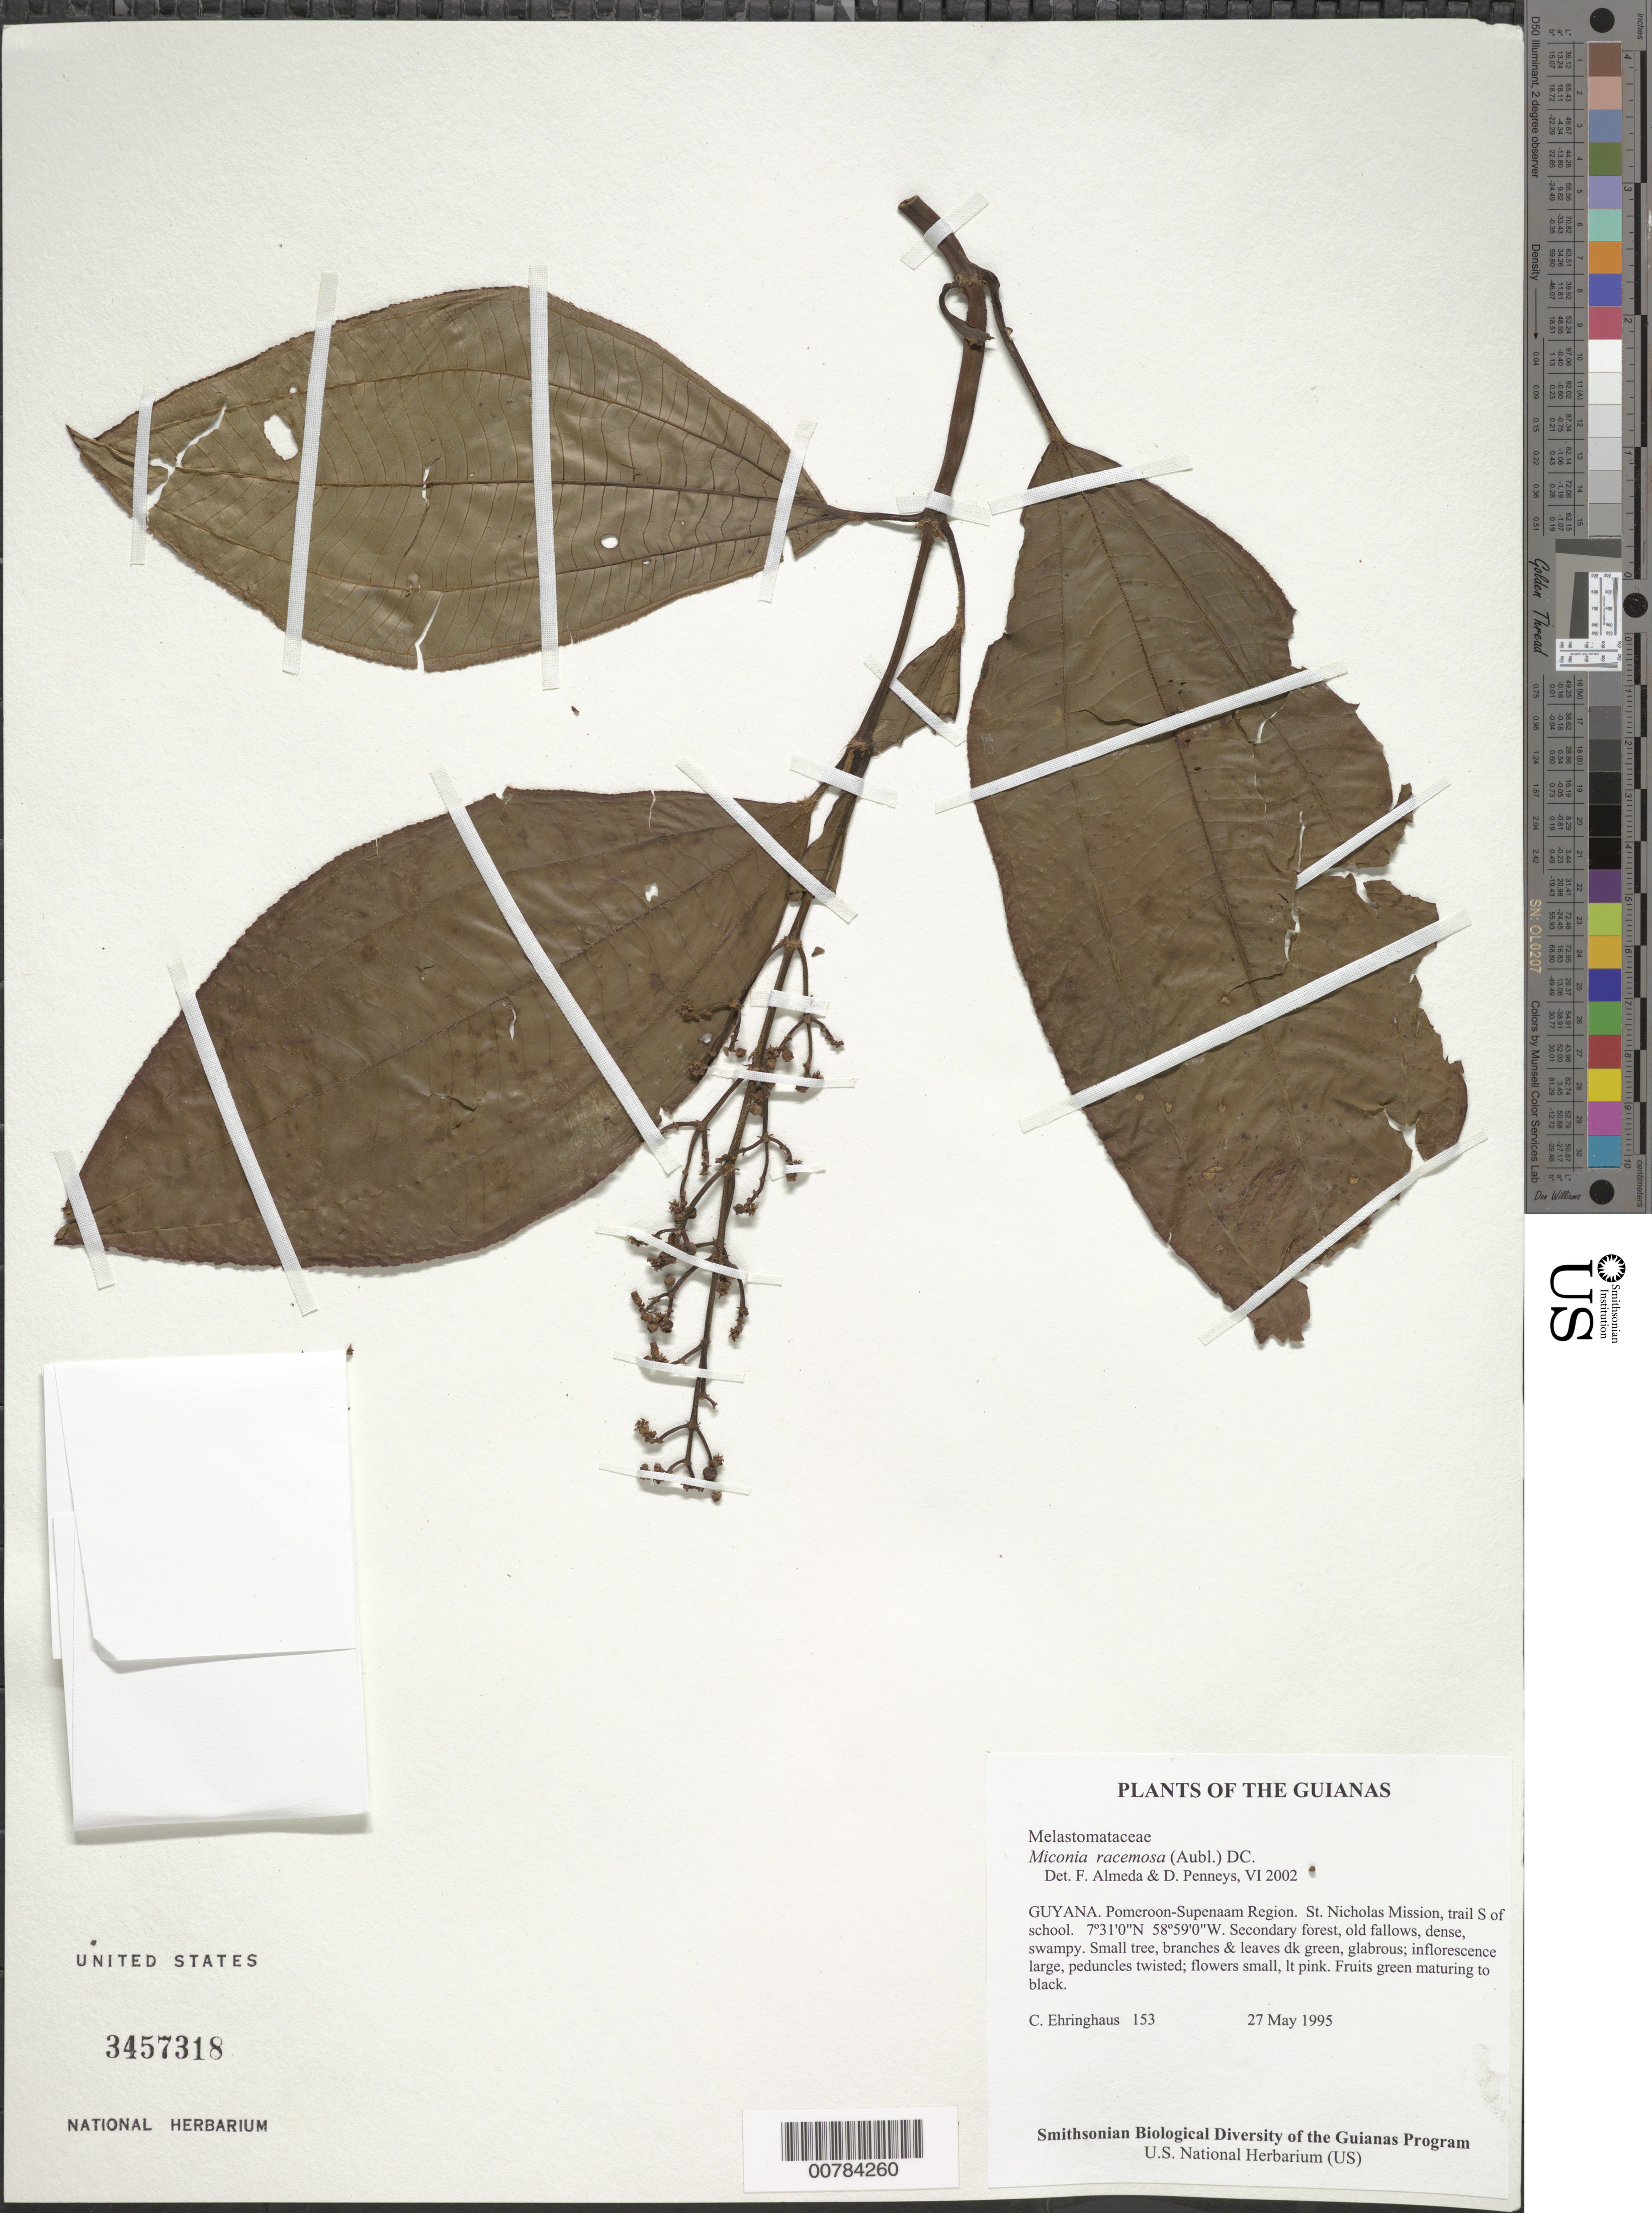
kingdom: Plantae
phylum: Tracheophyta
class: Magnoliopsida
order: Myrtales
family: Melastomataceae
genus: Miconia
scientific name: Miconia racemosa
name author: (Aubl.) DC.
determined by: Almeda, F.; Penneys, D. S.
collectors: C. Ehringhaus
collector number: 153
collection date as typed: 27 May 1995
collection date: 1995-05-27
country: Guyana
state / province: Pomeroon-Supenaam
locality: St. Nicholas Mission, trail S of school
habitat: Secondary forest, old fallows, dense, swampy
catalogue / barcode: US 3457318